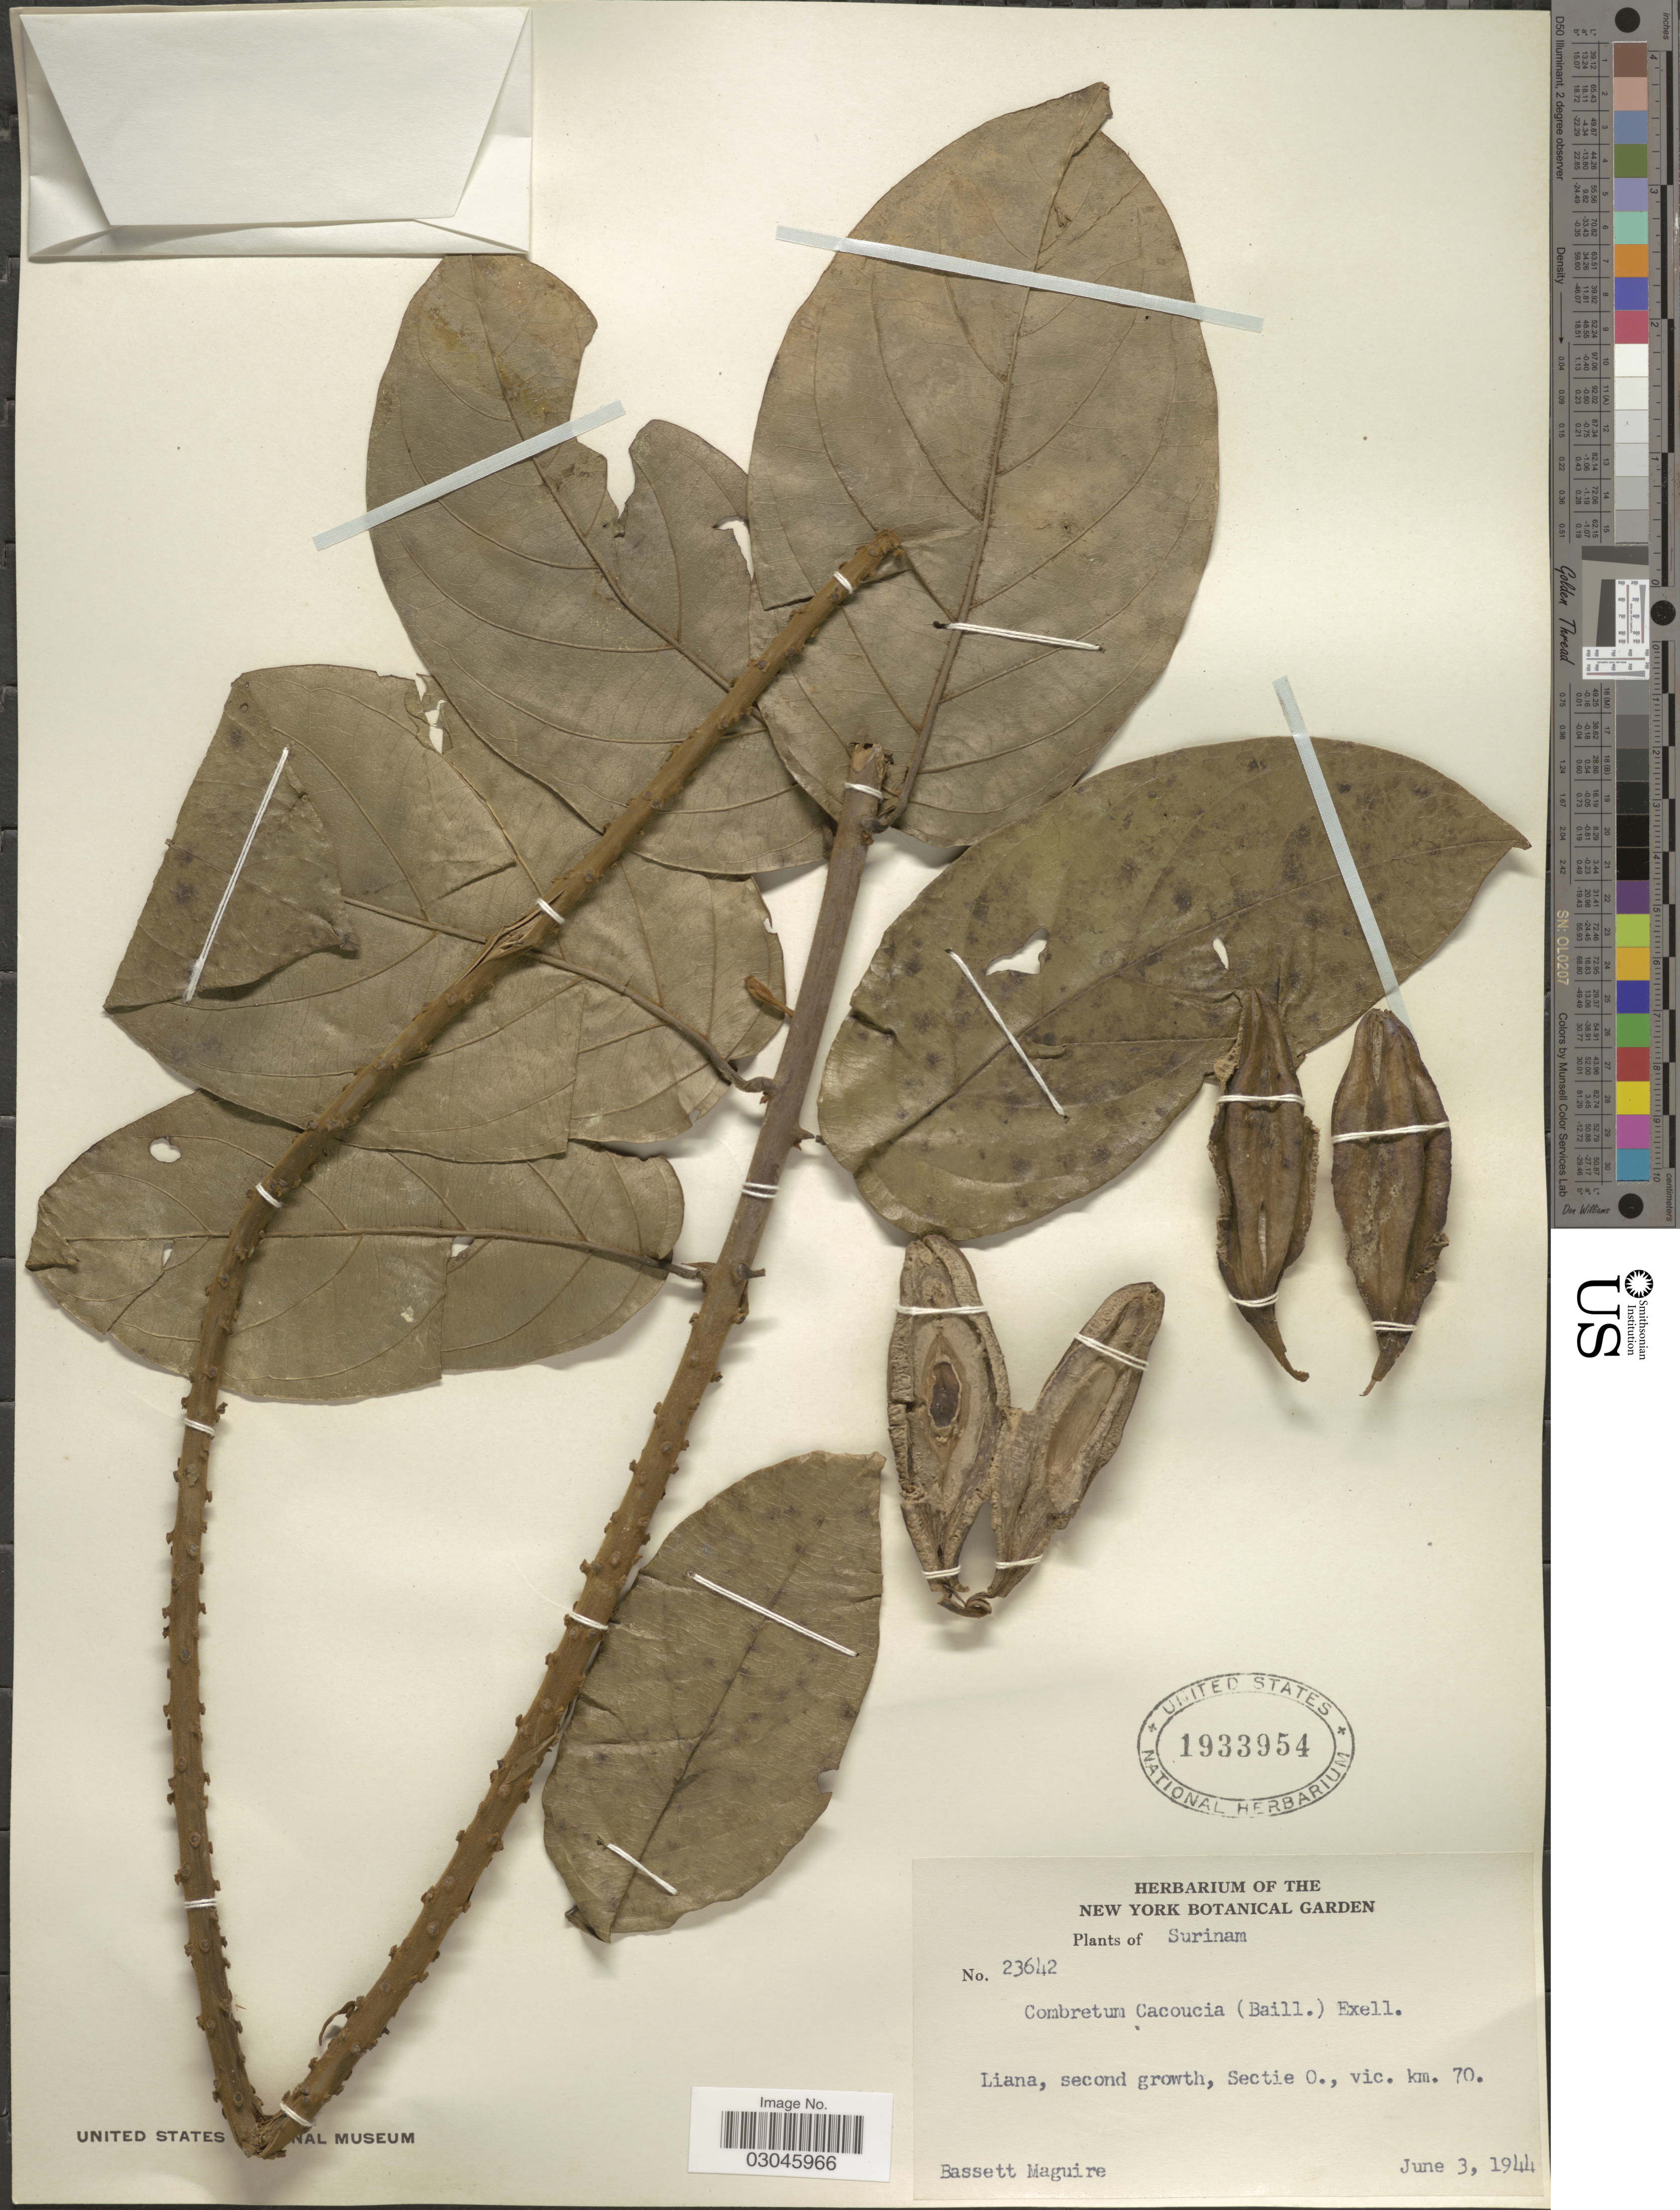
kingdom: Plantae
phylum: Tracheophyta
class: Magnoliopsida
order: Myrtales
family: Combretaceae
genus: Combretum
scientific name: Combretum cacoucia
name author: Exell ex Sandwith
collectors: B. Maguire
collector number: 23642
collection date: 1944-06-03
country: Suriname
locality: Sectie O., vic. km. 70.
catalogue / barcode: US 1933954